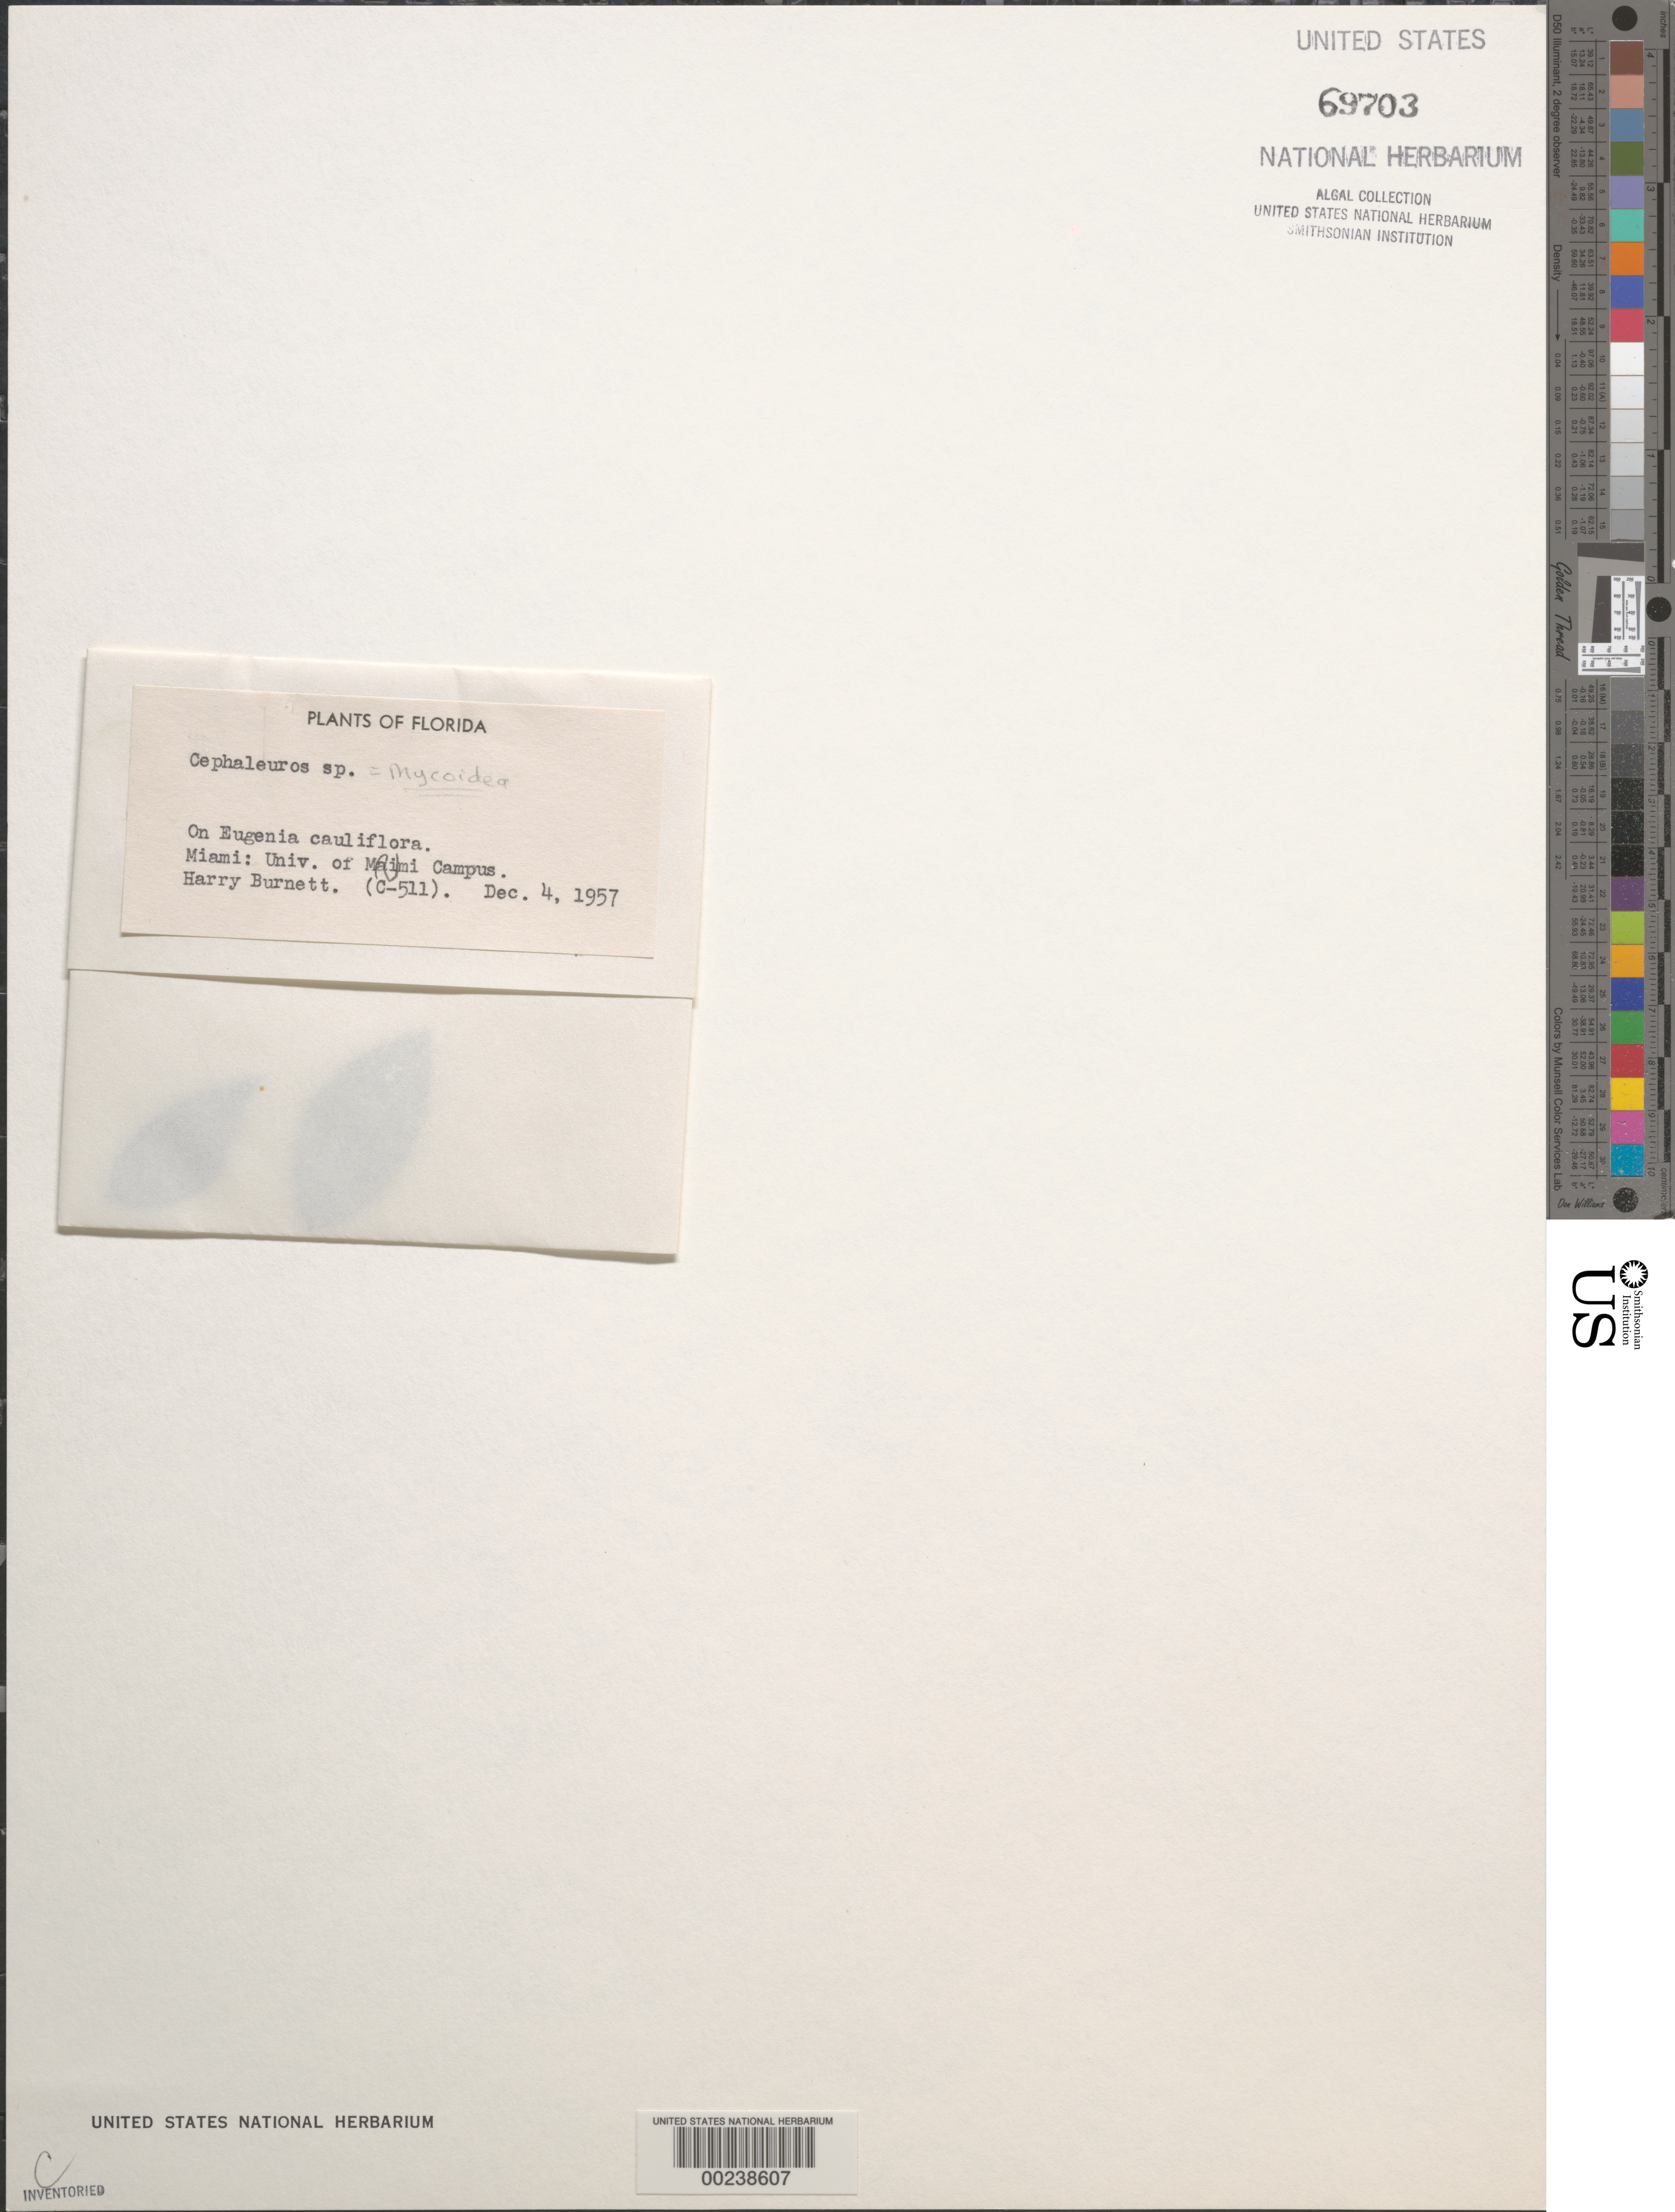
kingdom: Plantae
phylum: Chlorophyta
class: Ulvophyceae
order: Trentepohliales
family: Trentepohliaceae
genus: Mycoidea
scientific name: Mycoidea sp.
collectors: H. Burnett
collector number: C-511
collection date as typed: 04 Dec 1957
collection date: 1957-12-04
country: United States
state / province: Florida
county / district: Miami-Dade County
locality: Miami, University of Miami campus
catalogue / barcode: US 69703